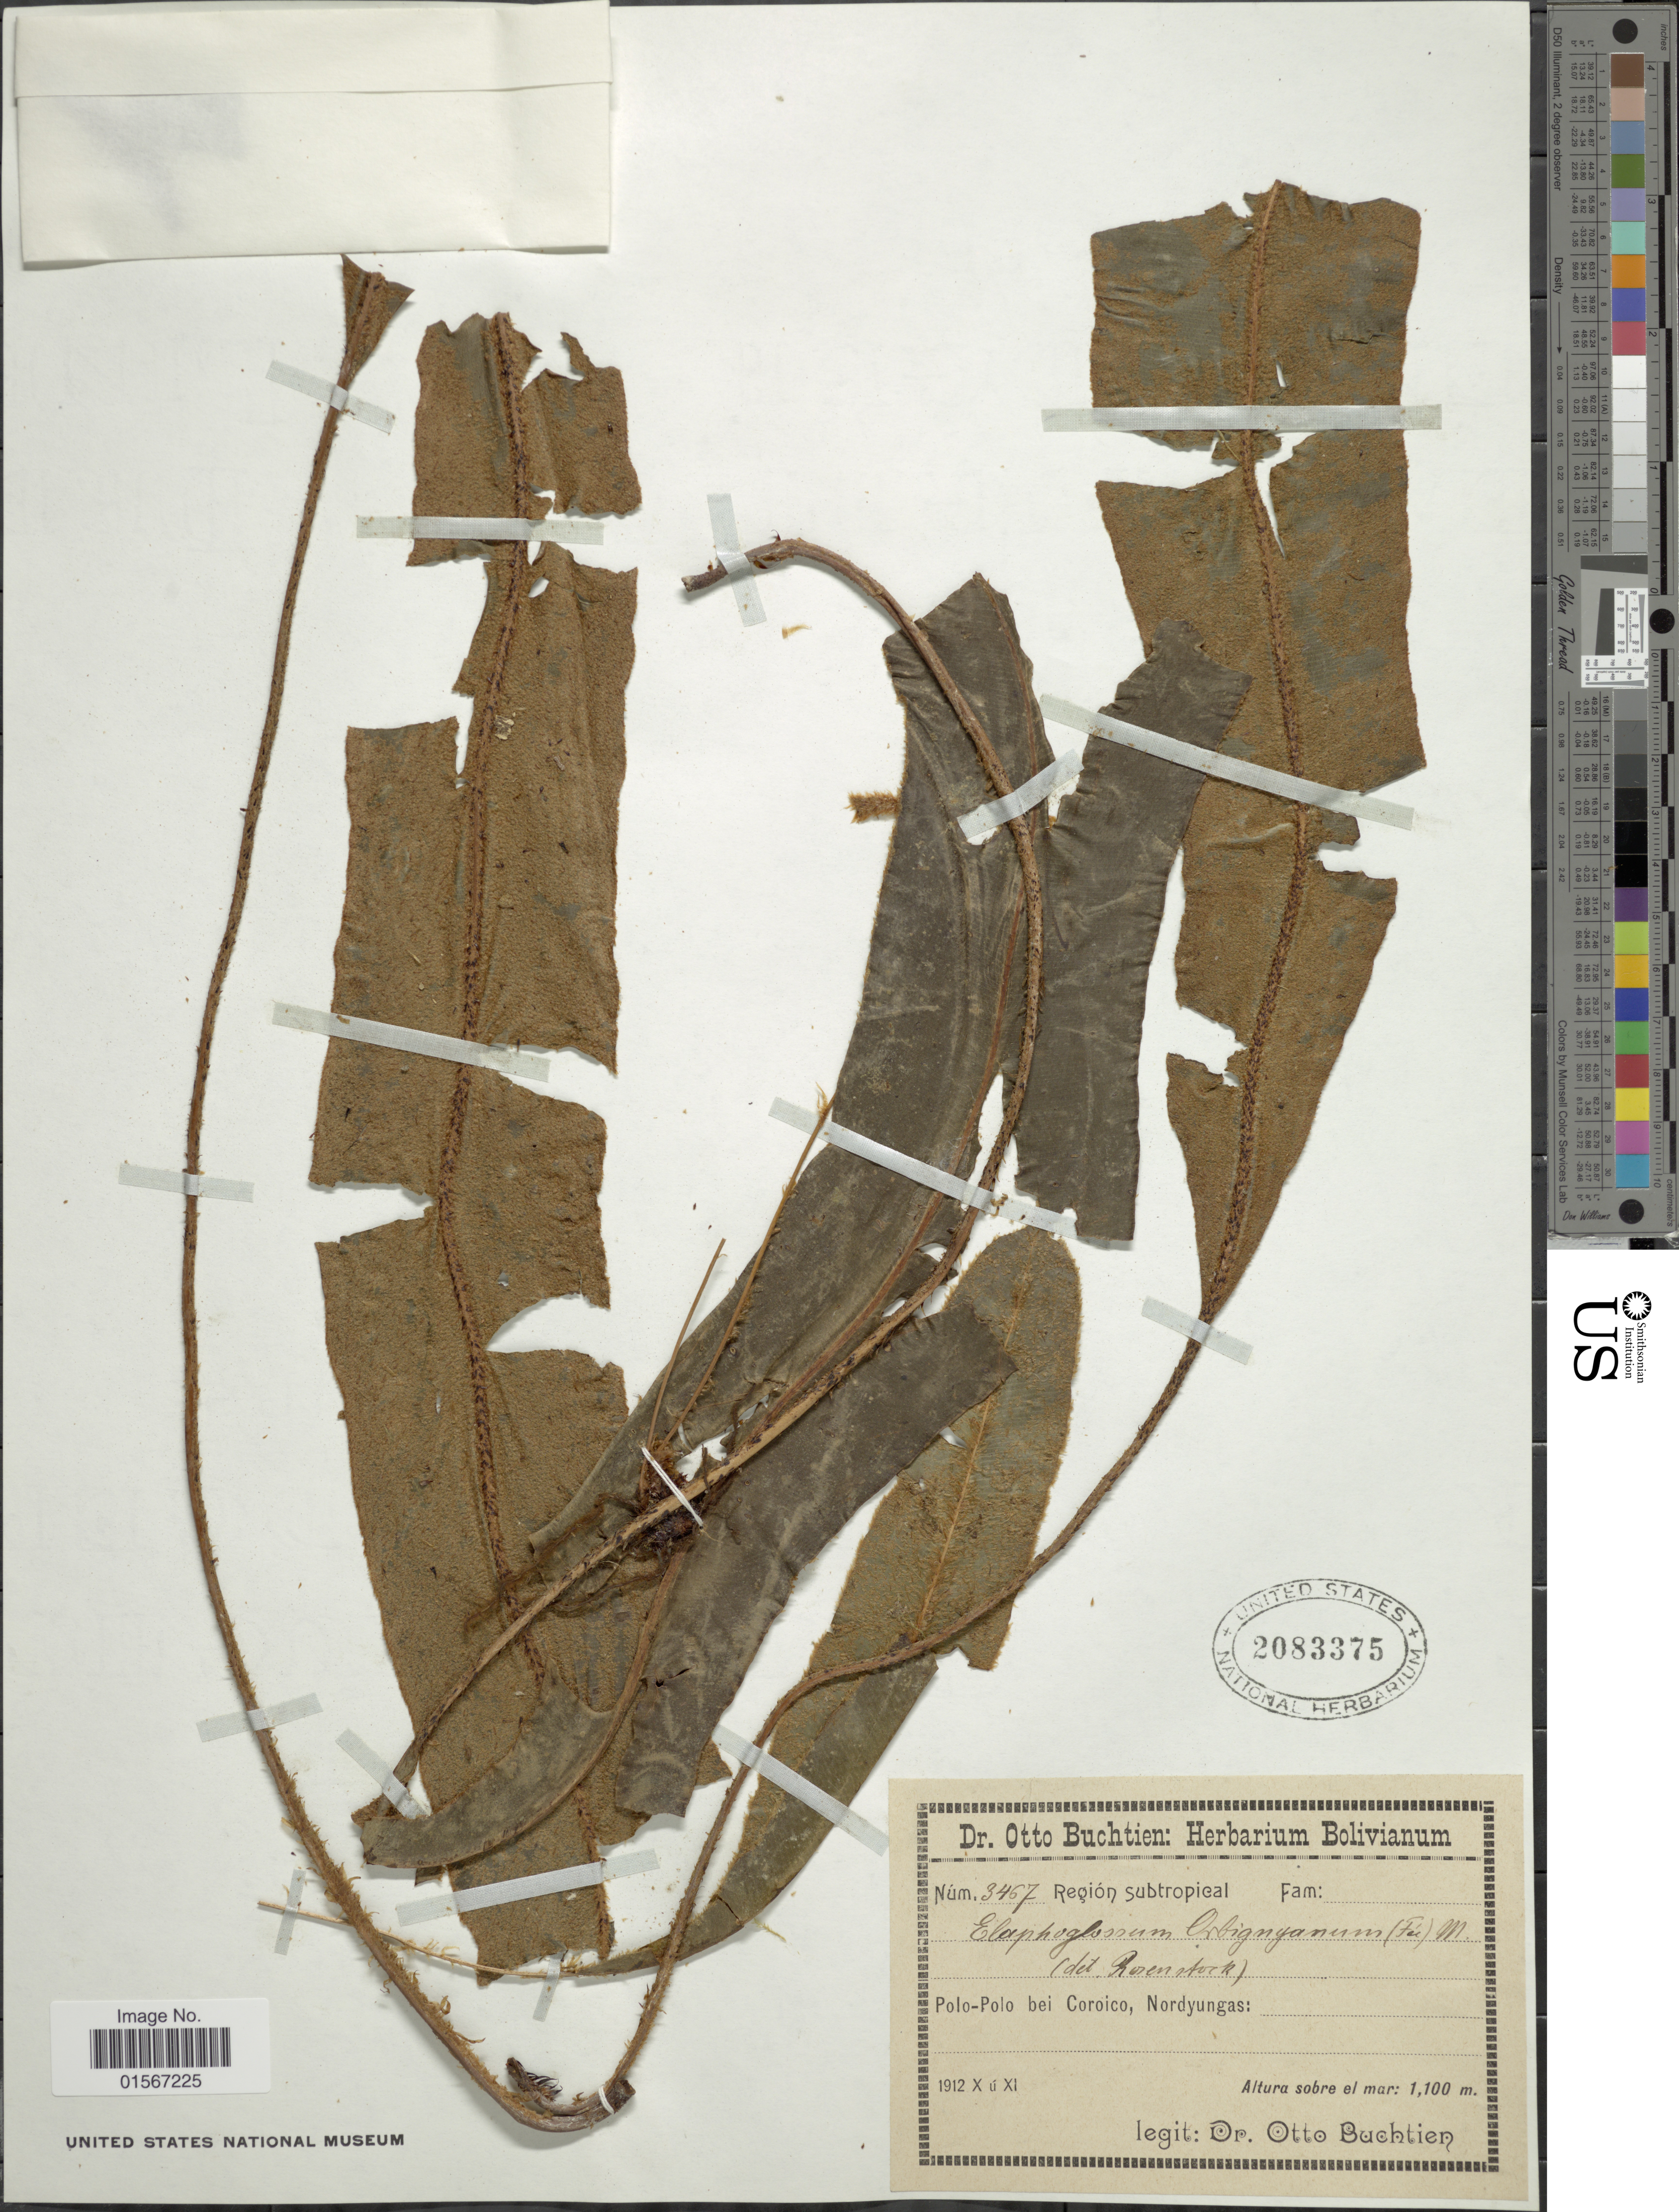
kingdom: Plantae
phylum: Tracheophyta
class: Polypodiopsida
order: Polypodiales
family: Dryopteridaceae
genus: Elaphoglossum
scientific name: Elaphoglossum orbignyanum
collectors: O. Buchtien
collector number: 3467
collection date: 1912-11-10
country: Bolivia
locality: Bolivia, Polo-Polo bei Coroico, Nordyungas.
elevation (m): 1100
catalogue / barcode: US 2083375